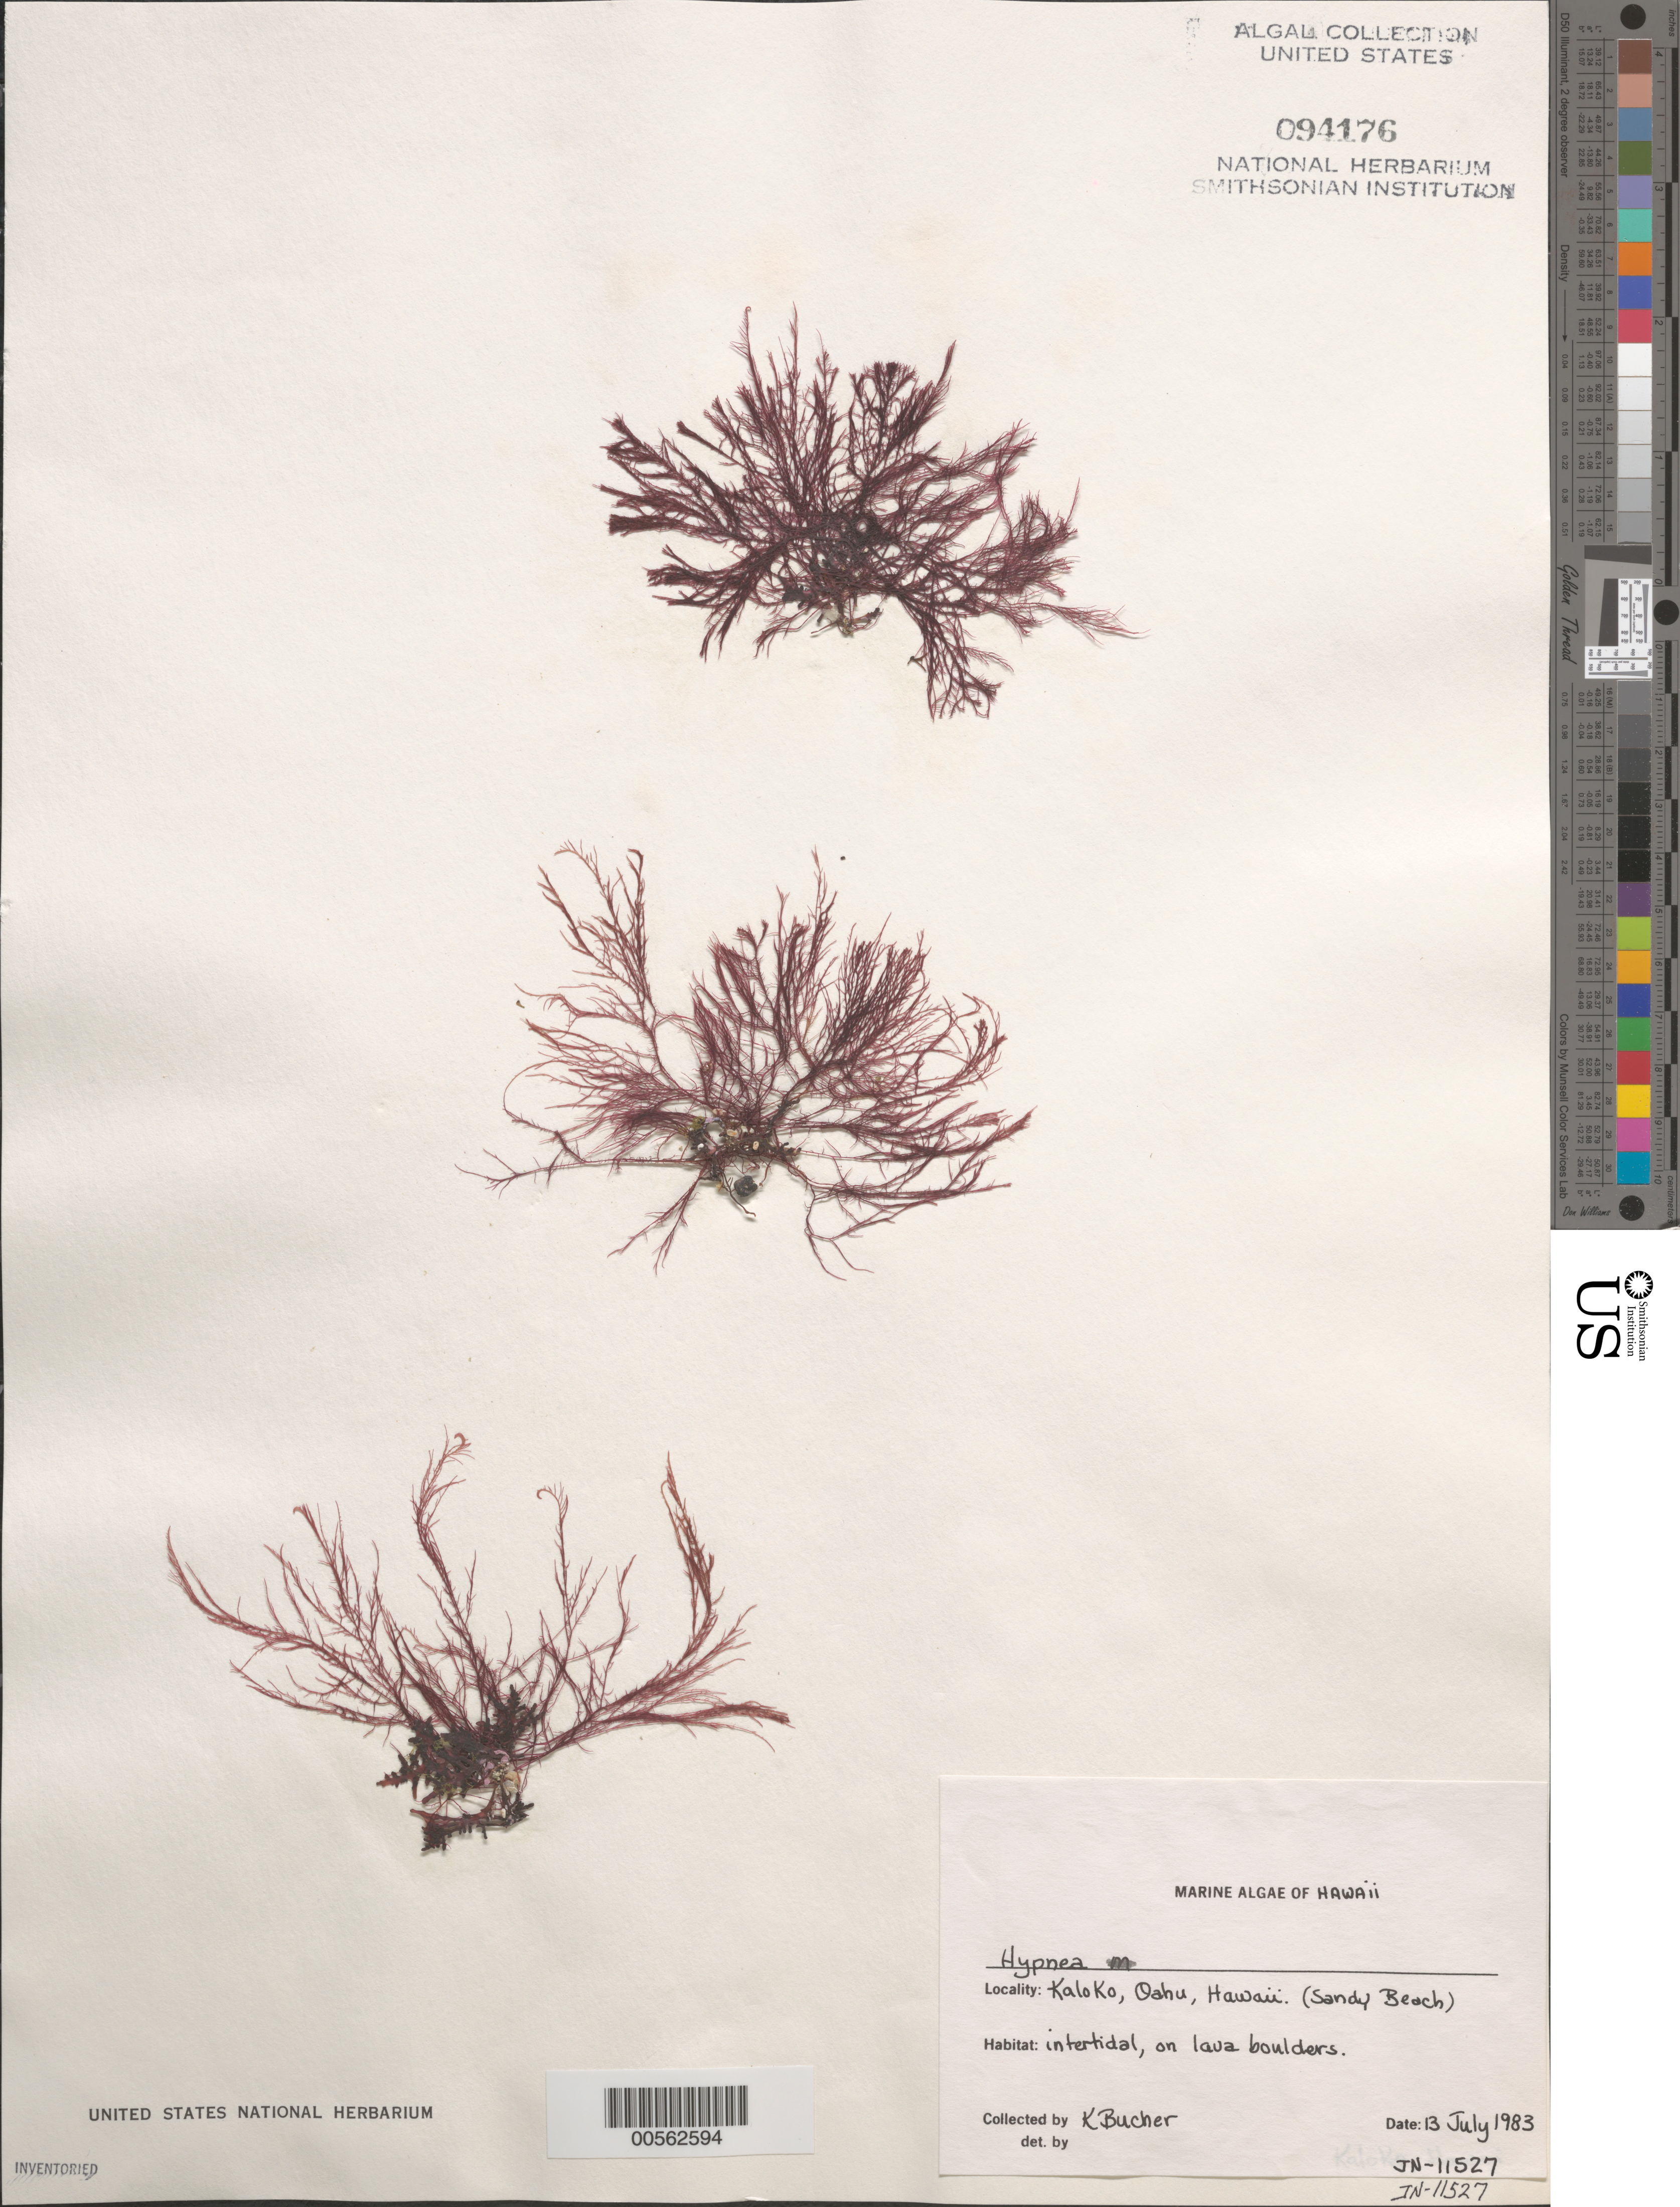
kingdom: Plantae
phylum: Rhodophyta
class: Florideophyceae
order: Gigartinales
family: Cystocloniaceae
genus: Hypnea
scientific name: Hypnea sp.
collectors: K. E. Bucher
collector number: JN-11527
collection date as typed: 13 Jul 1983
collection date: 1983-07-13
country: United States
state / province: Hawaii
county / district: Honolulu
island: Oahu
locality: Kaloko, Sandy Beach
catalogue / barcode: US 94176